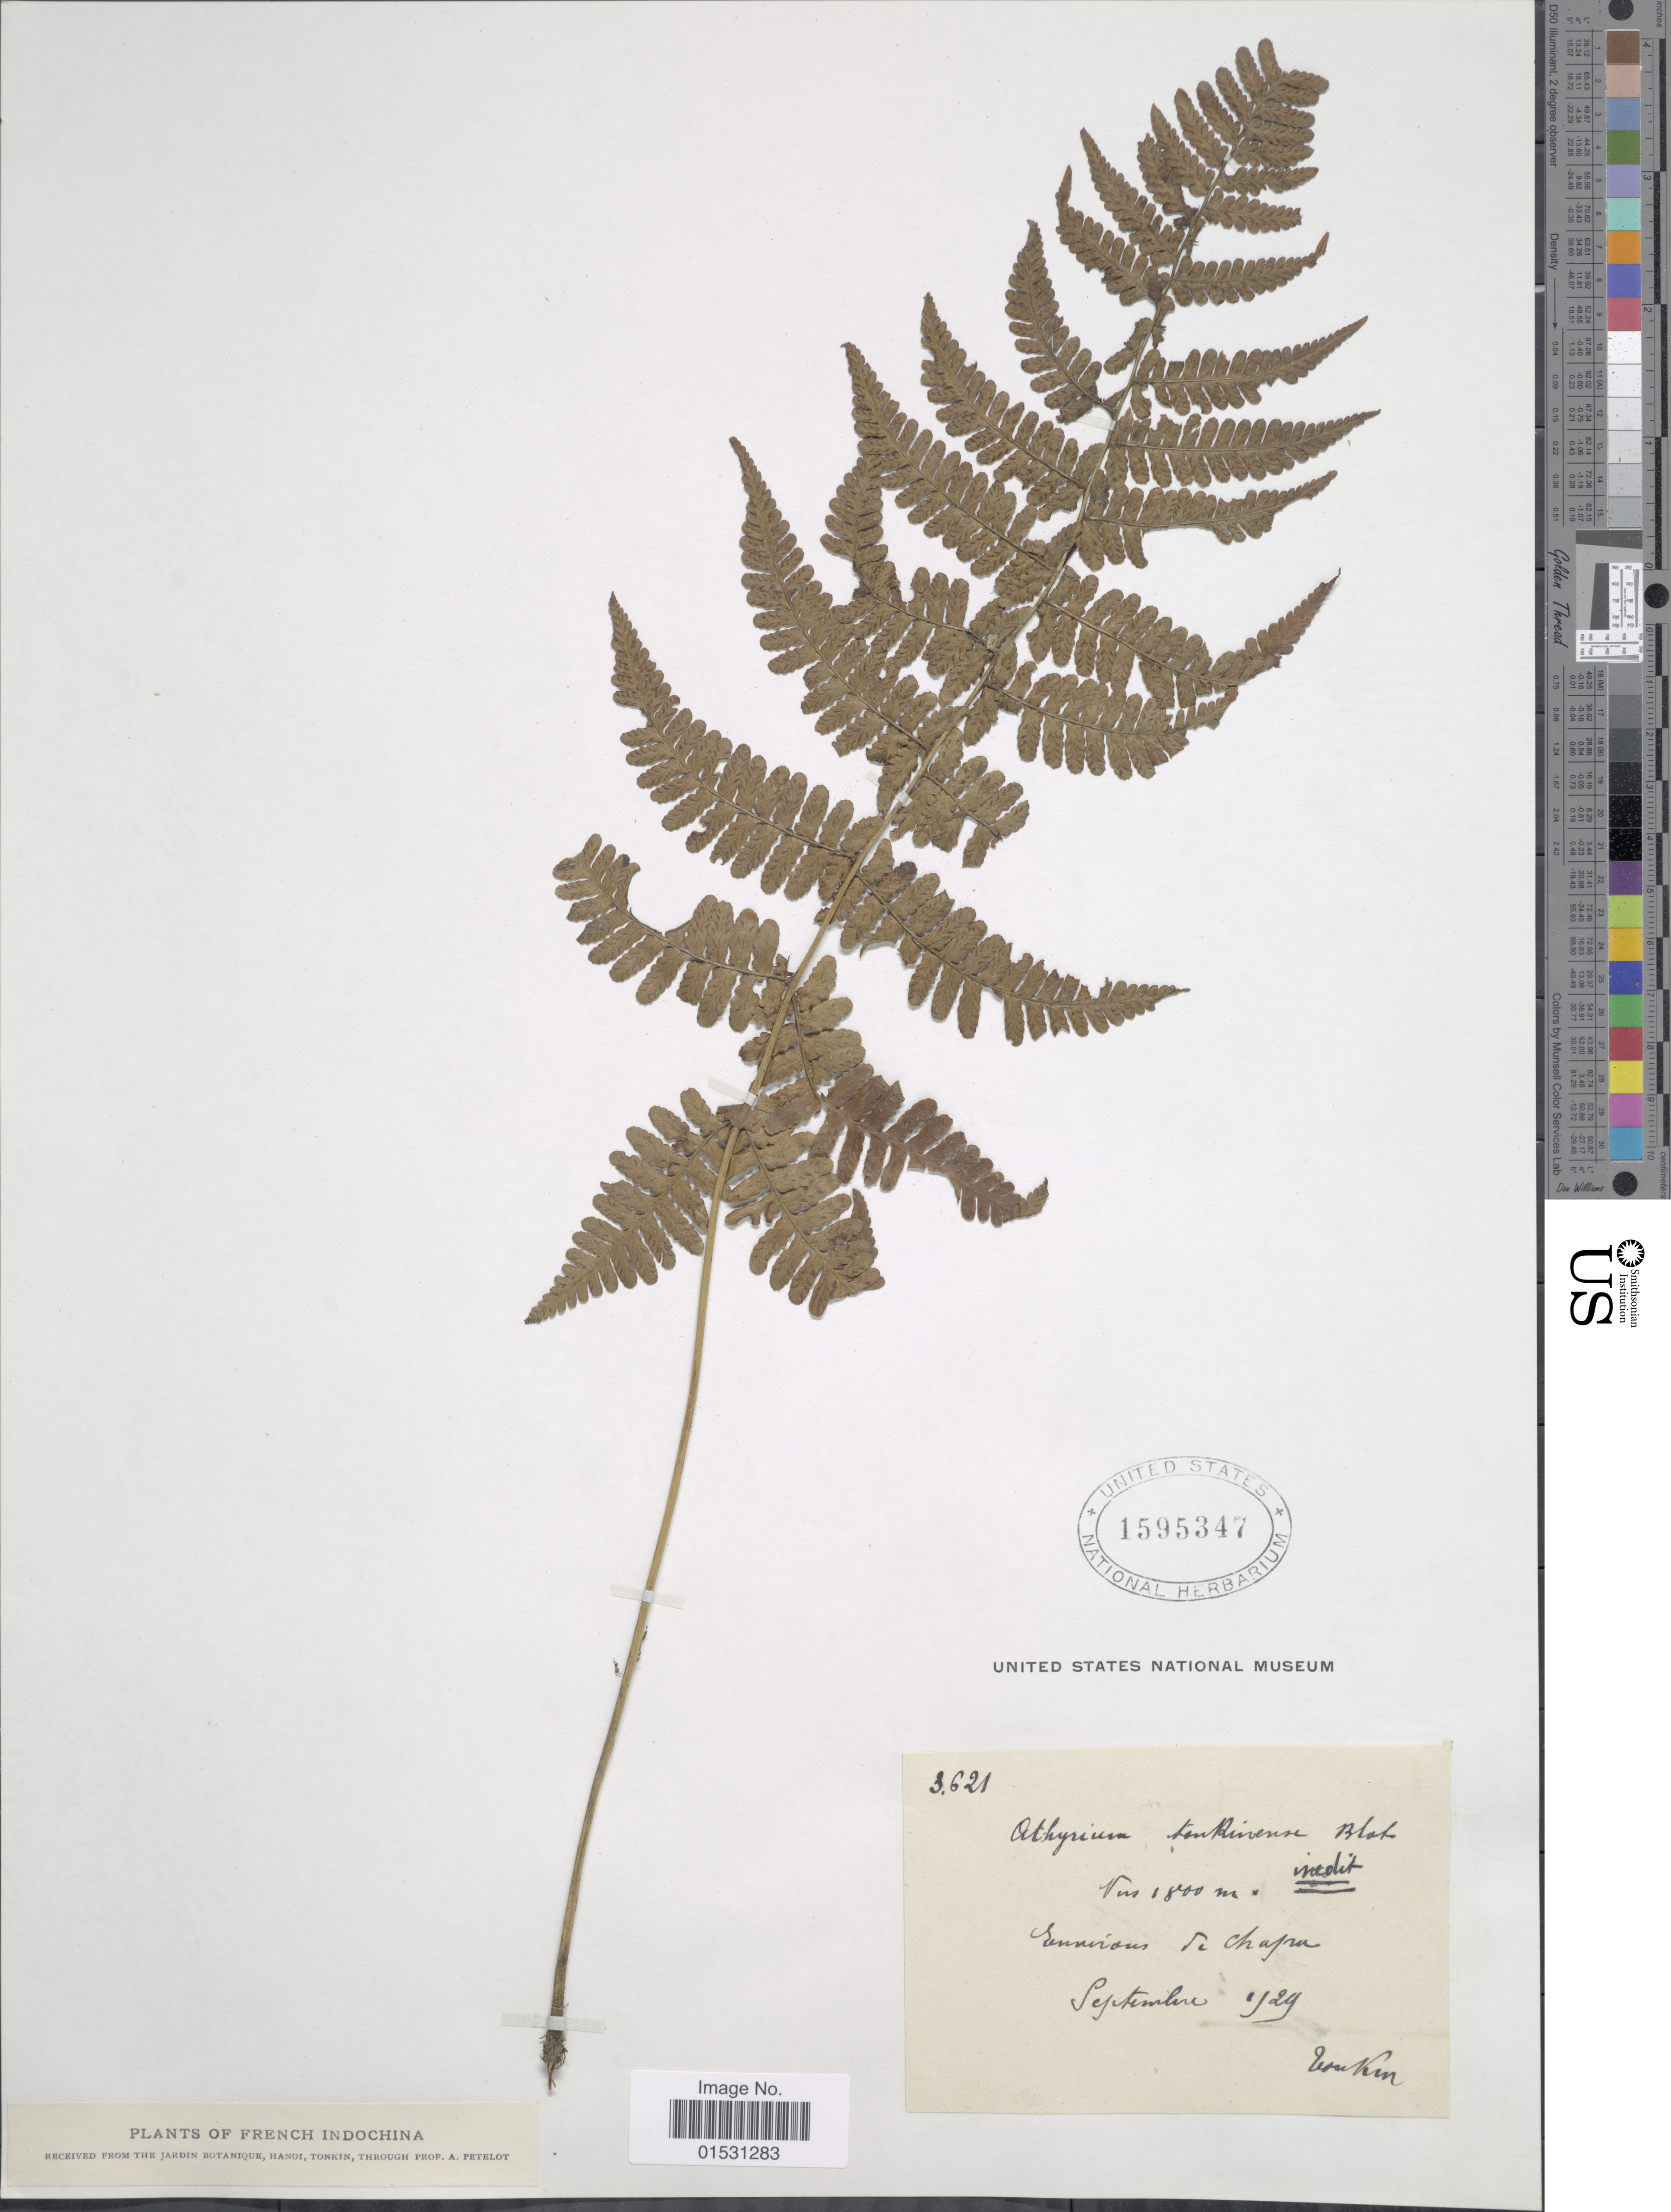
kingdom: Plantae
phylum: Tracheophyta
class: Polypodiopsida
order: Polypodiales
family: Athyriaceae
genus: Athyrium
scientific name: Athyrium tonkinense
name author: C. Chr.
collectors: A. Petelot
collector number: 3621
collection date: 1929-09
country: Vietnam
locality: French Indochina. Tonkin. Environs de Chapa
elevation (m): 1800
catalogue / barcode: US 1595347